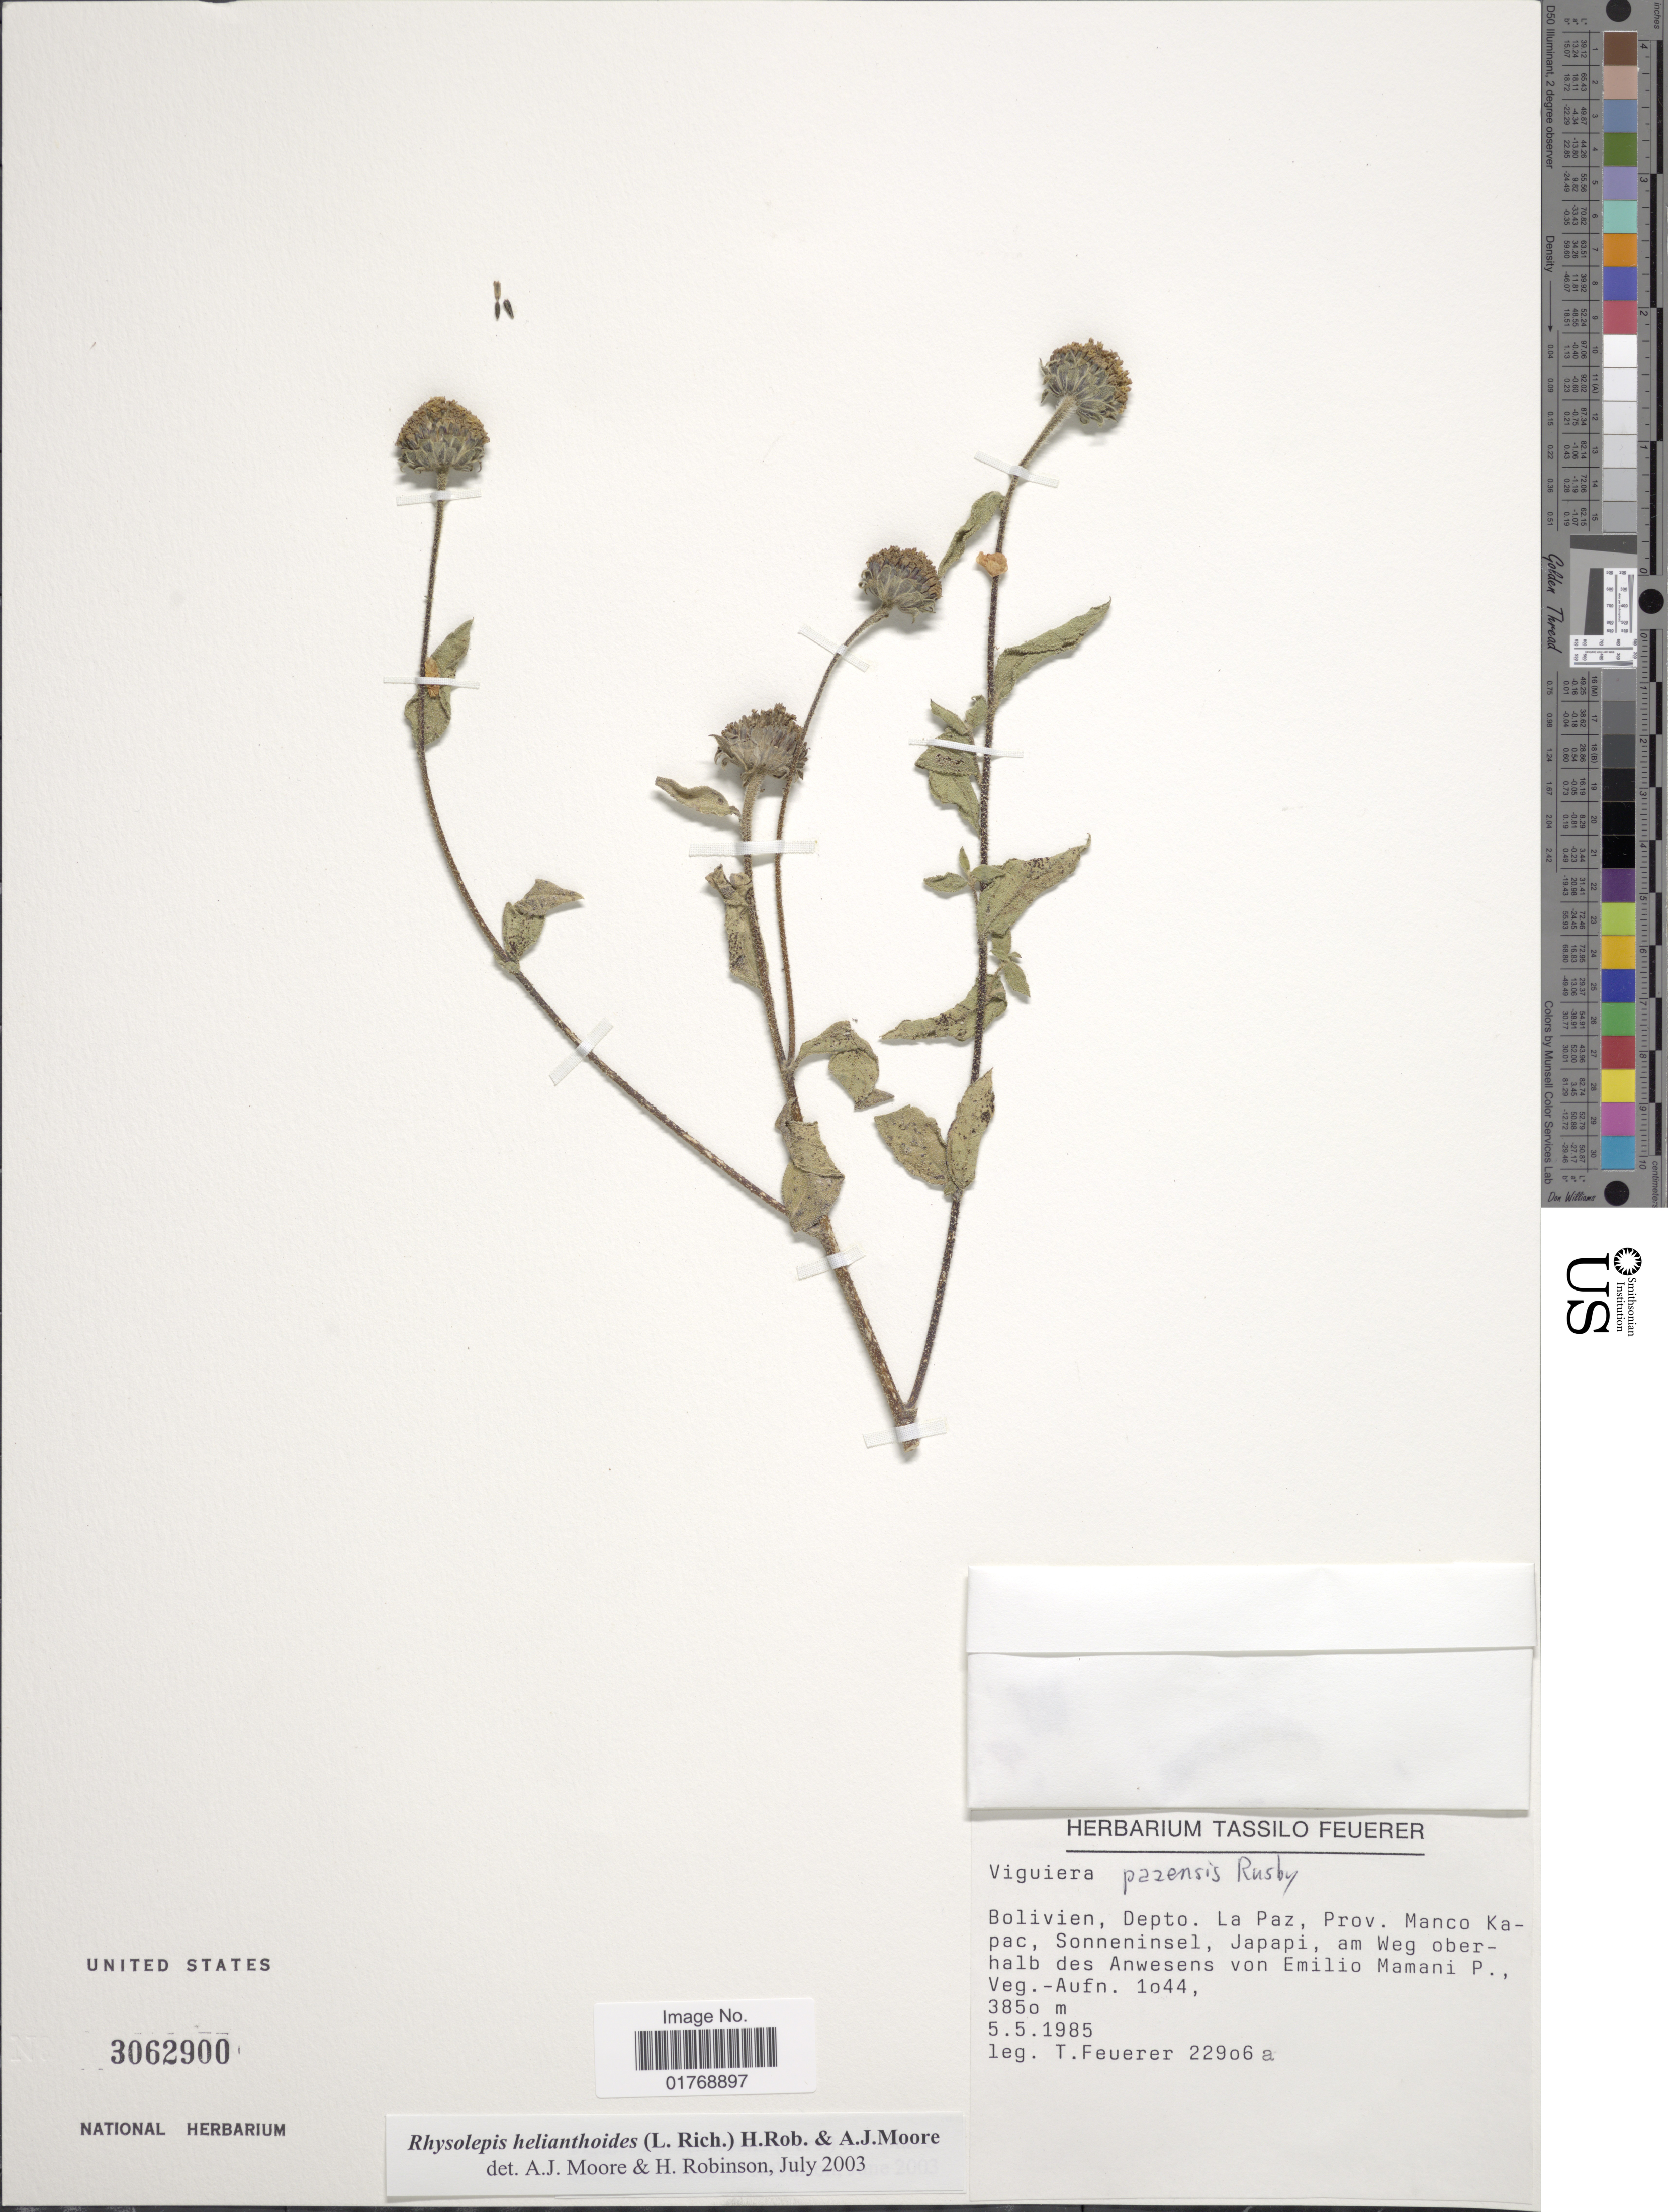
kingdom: Plantae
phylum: Tracheophyta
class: Magnoliopsida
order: Asterales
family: Asteraceae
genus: Viguiera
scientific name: Viguiera procumbens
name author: (Pers.) S.F. Blake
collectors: T. Feuerer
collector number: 22906a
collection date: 1985-05-05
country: Bolivia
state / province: La Paz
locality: Bolivien, Depto. La Paz, Prov. Manco Kapac, Sonneninsel, Japapi, am Weg oberhalb des Anwesens von Emilio Mamani P., Veg.-Aufn. 1044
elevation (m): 3850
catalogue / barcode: US 3062900